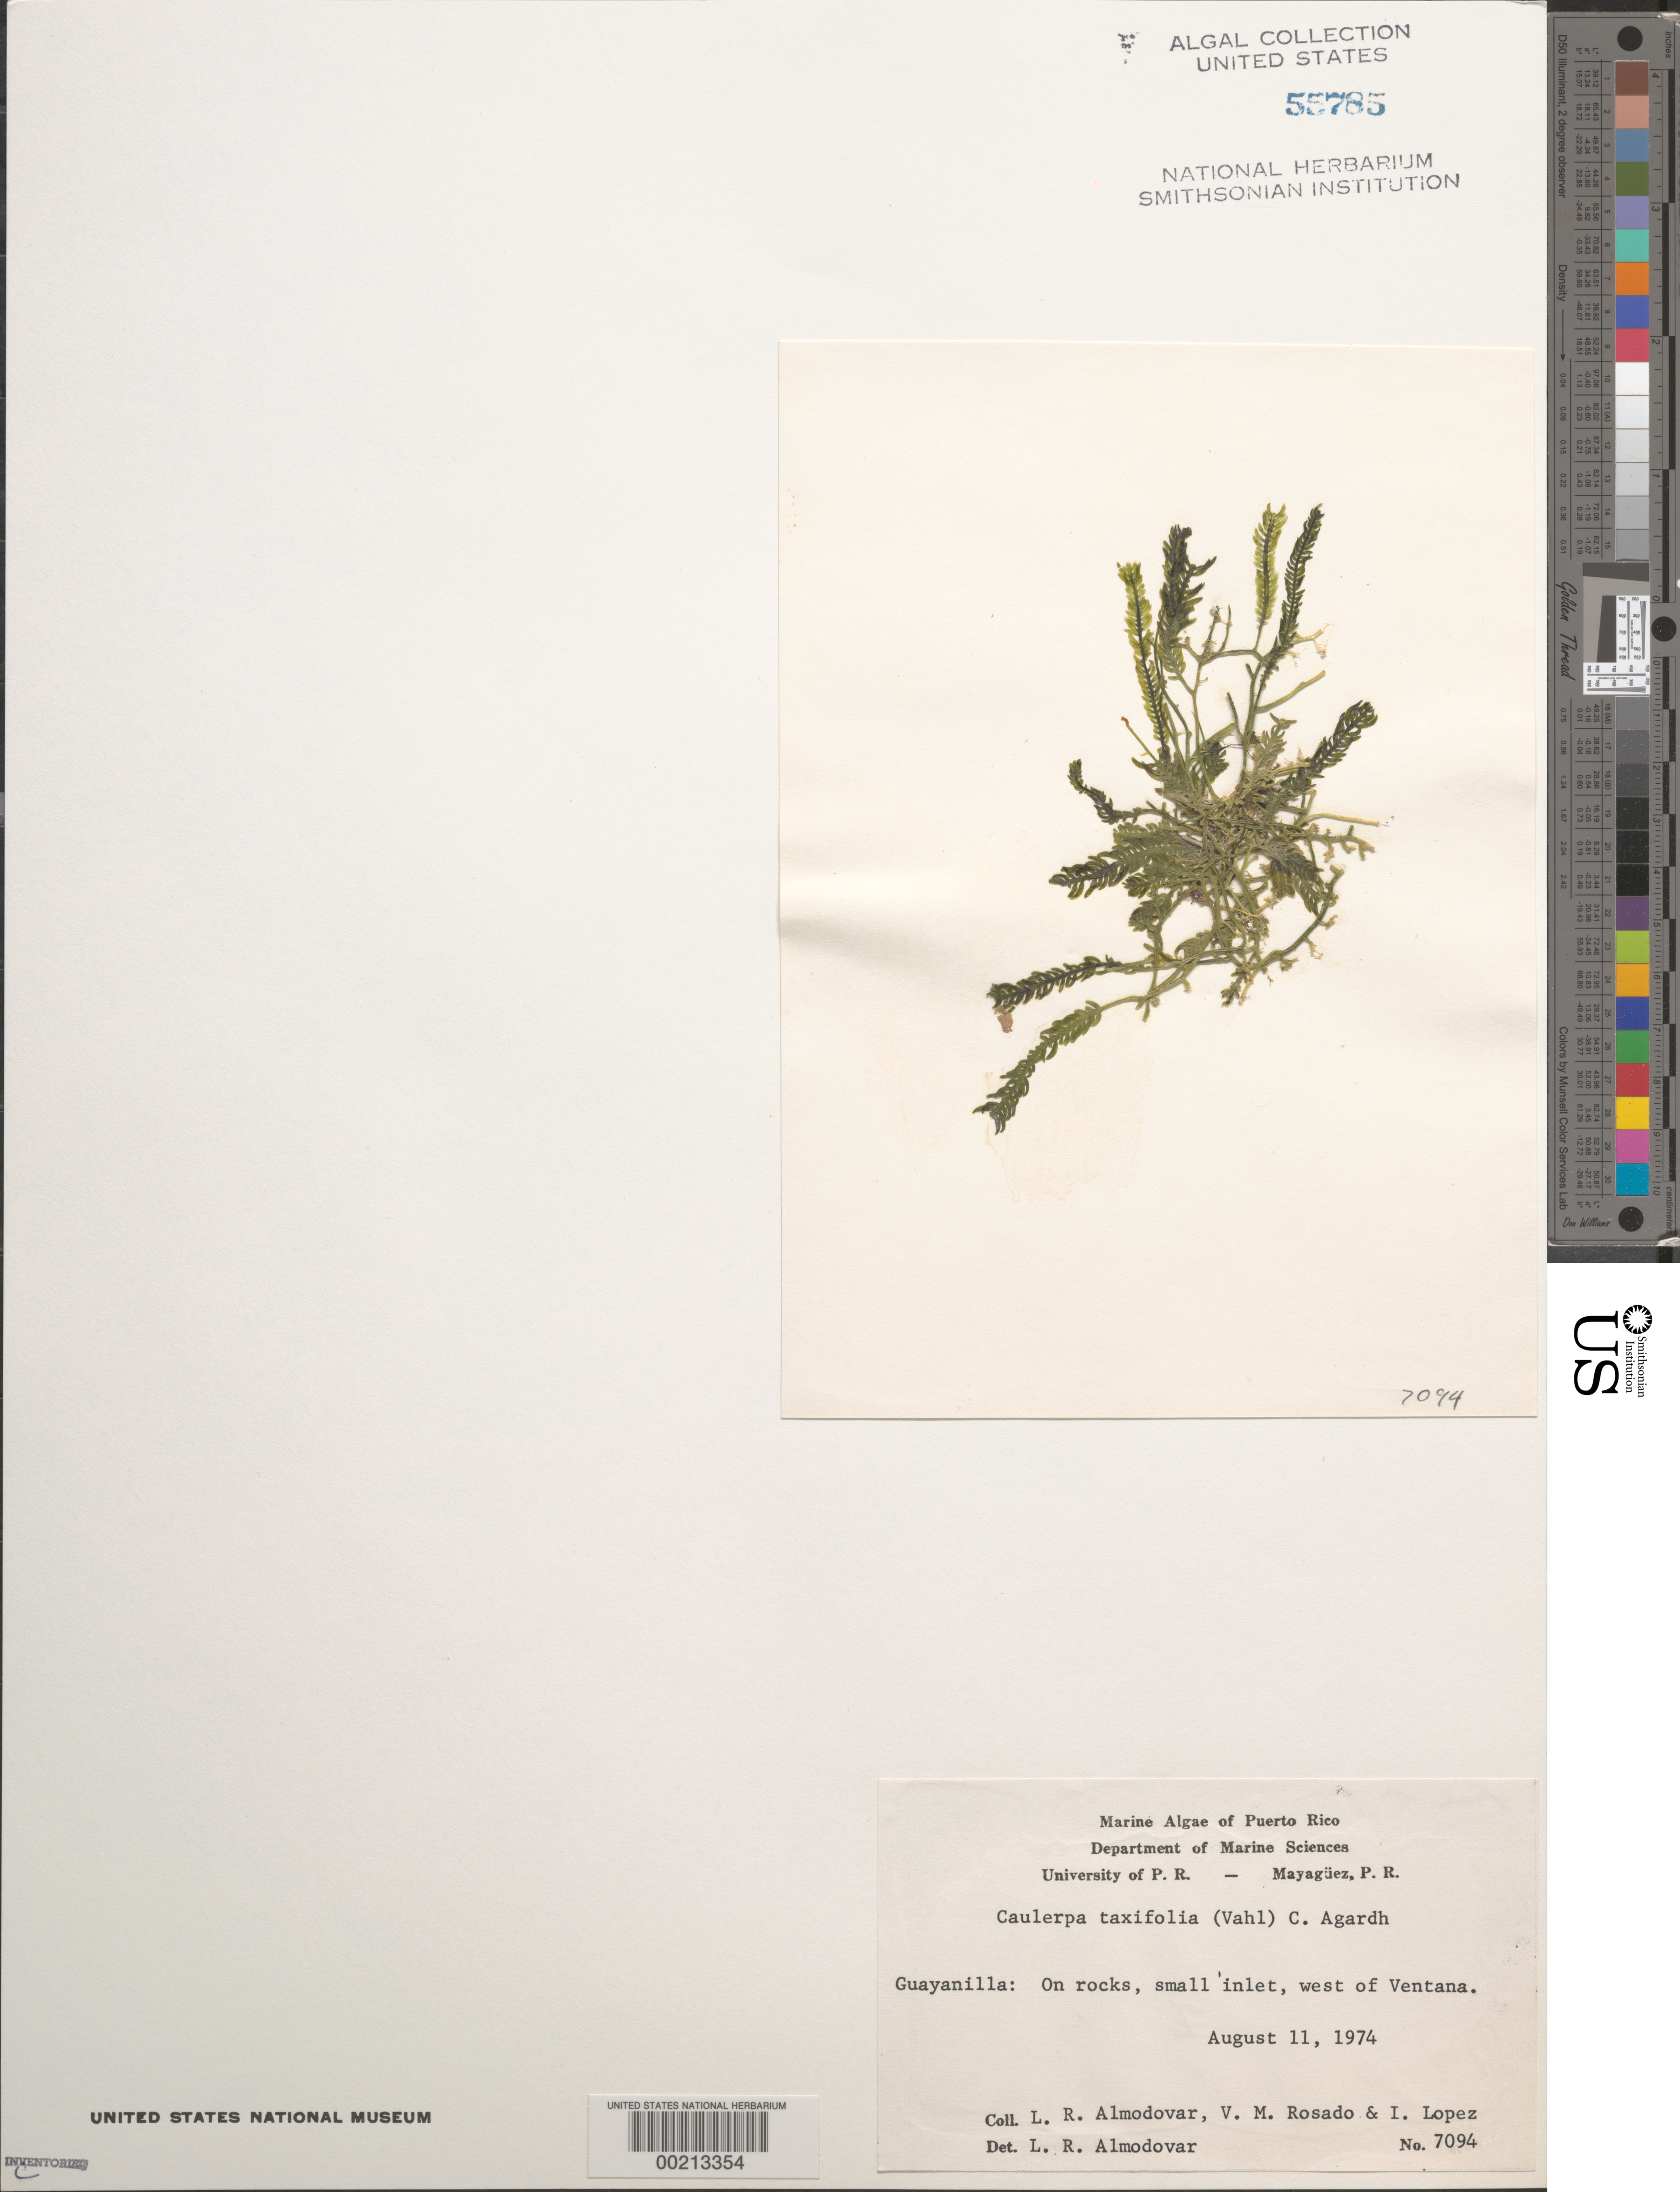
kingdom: Plantae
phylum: Chlorophyta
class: Ulvophyceae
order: Bryopsidales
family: Caulerpaceae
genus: Caulerpa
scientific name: Caulerpa taxifolia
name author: (M. Vahl) C. Agardh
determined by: Almodovar, L. R.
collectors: L. Almodovar, V. Rosado & I. Lopéz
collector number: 7094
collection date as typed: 11 Aug 1974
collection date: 1974-08-11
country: Puerto Rico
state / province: Guayanilla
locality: West of ventana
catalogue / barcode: US 55785